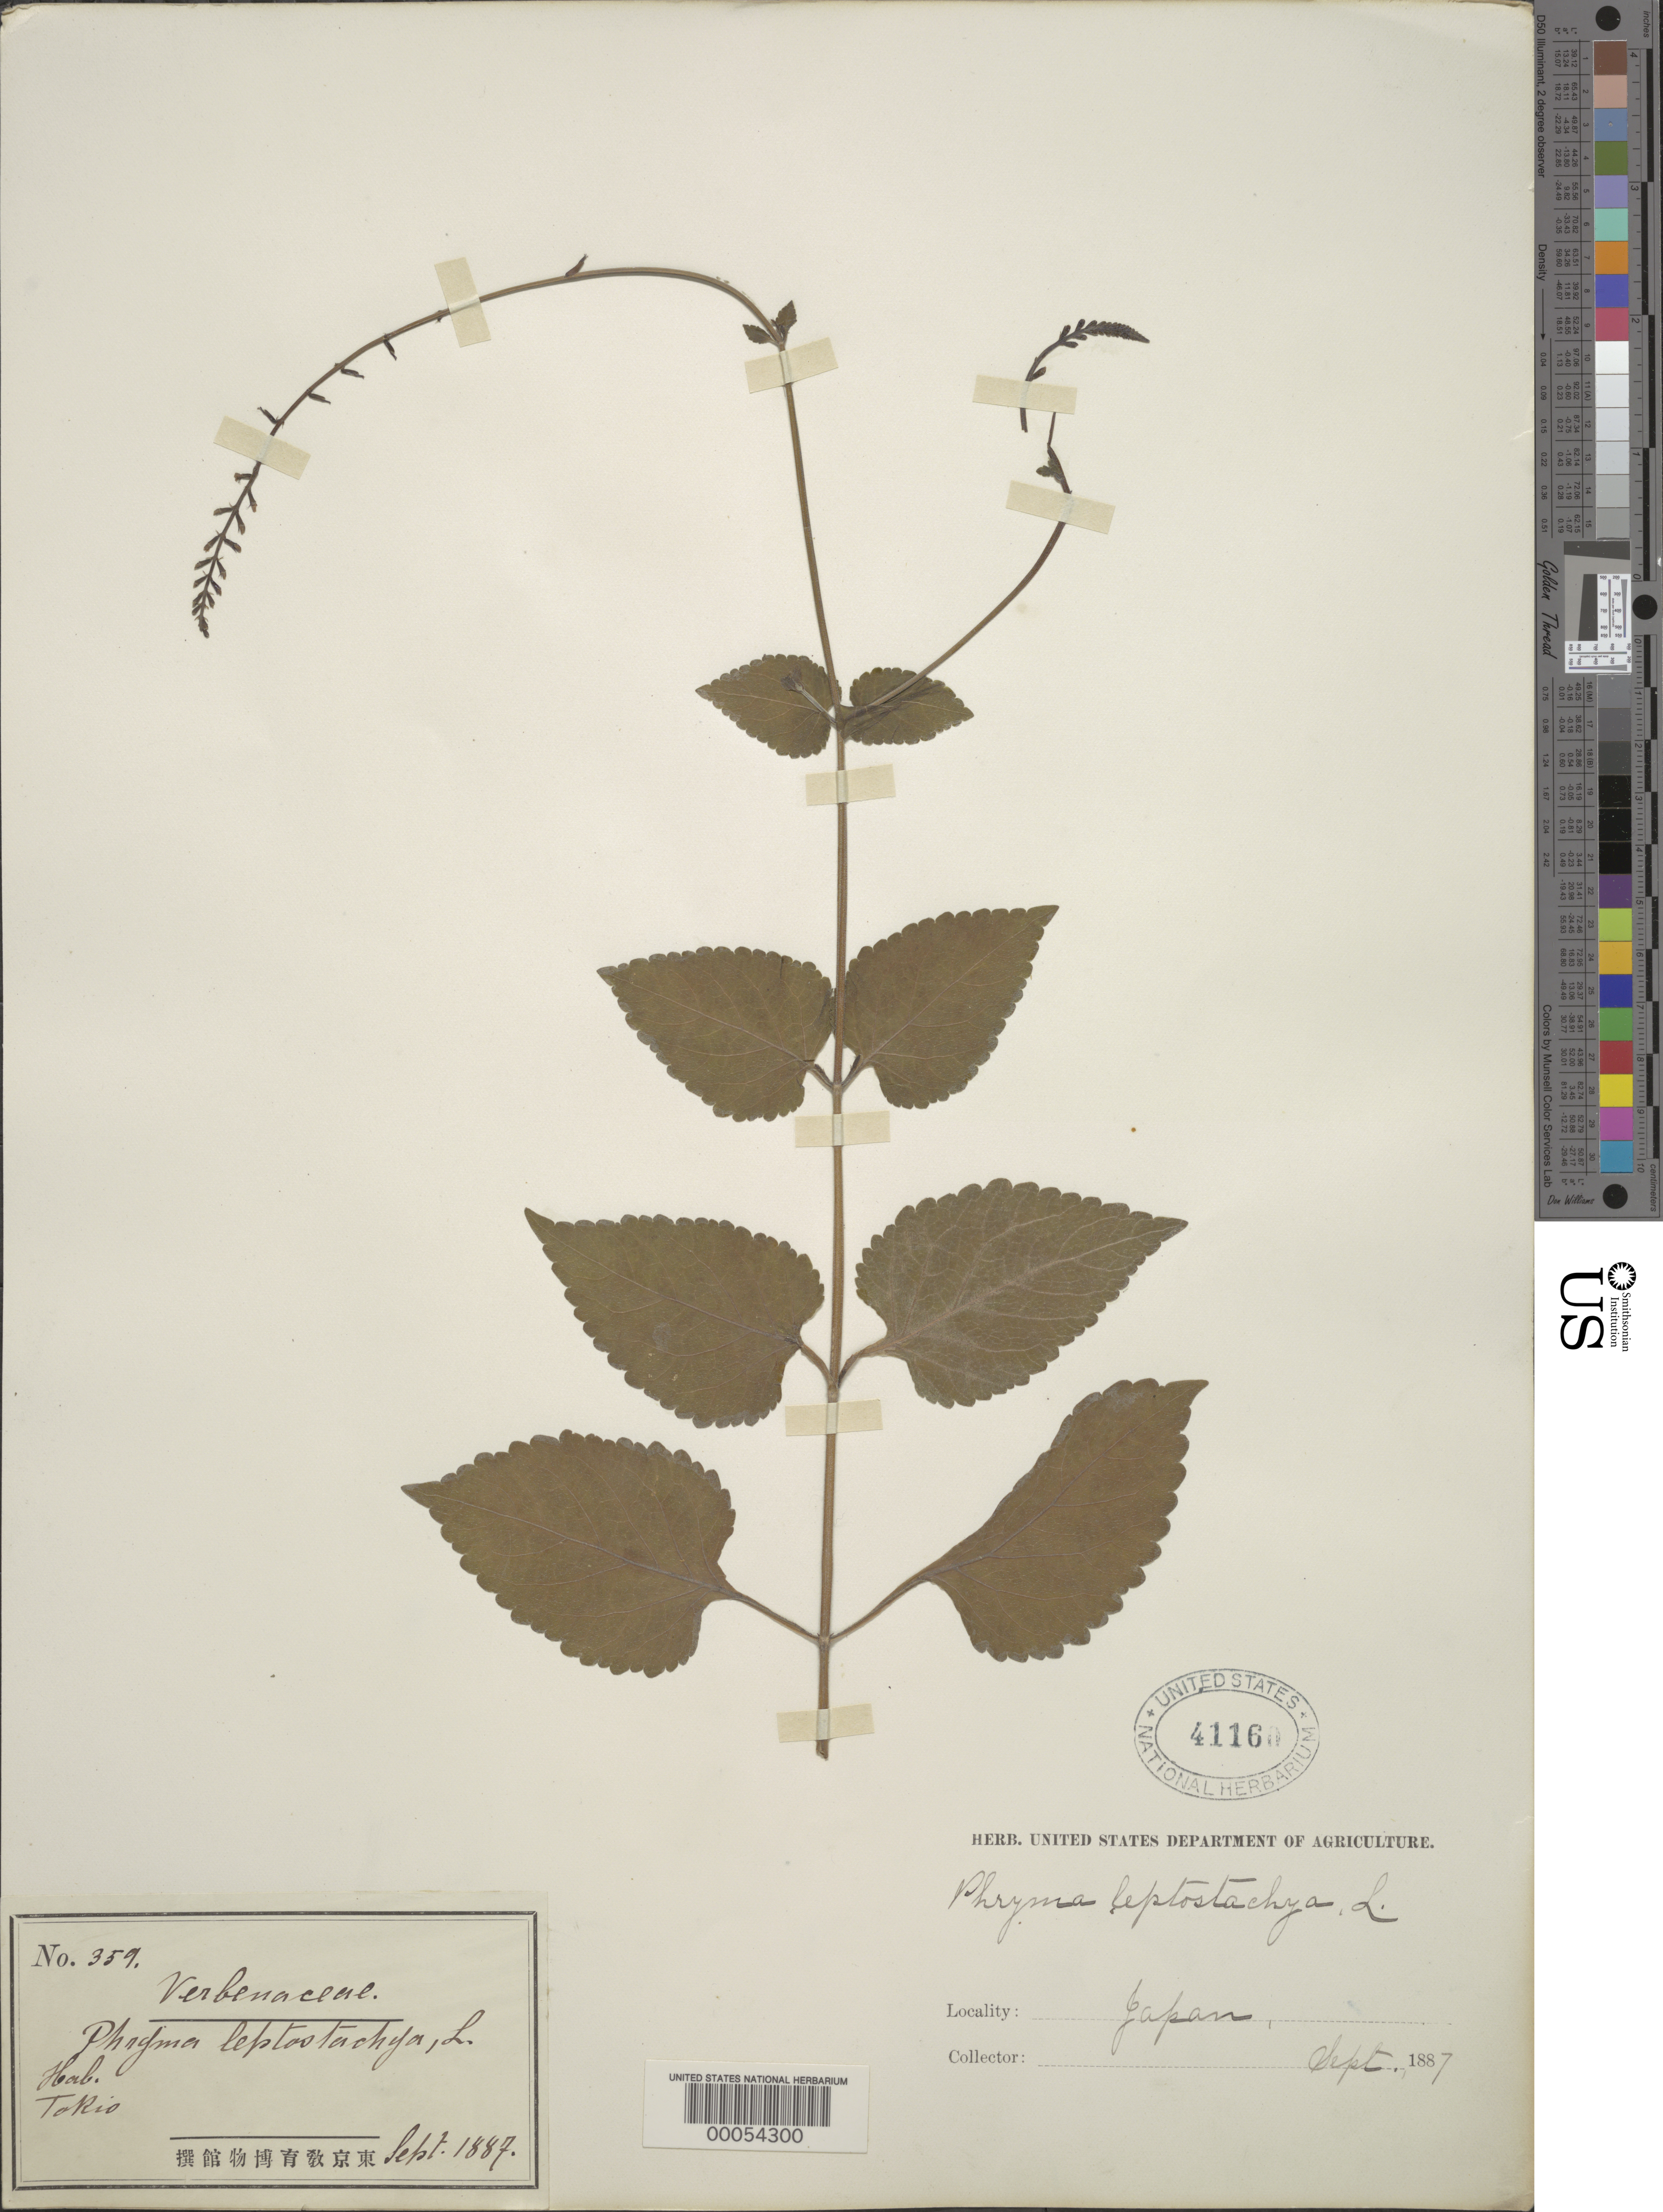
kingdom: Plantae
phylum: Tracheophyta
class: Magnoliopsida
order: Lamiales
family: Phrymaceae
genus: Phryma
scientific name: Phryma leptostachya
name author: L.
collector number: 359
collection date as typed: Sep 1887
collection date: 1887-09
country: Japan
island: Honshu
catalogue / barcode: US 41160